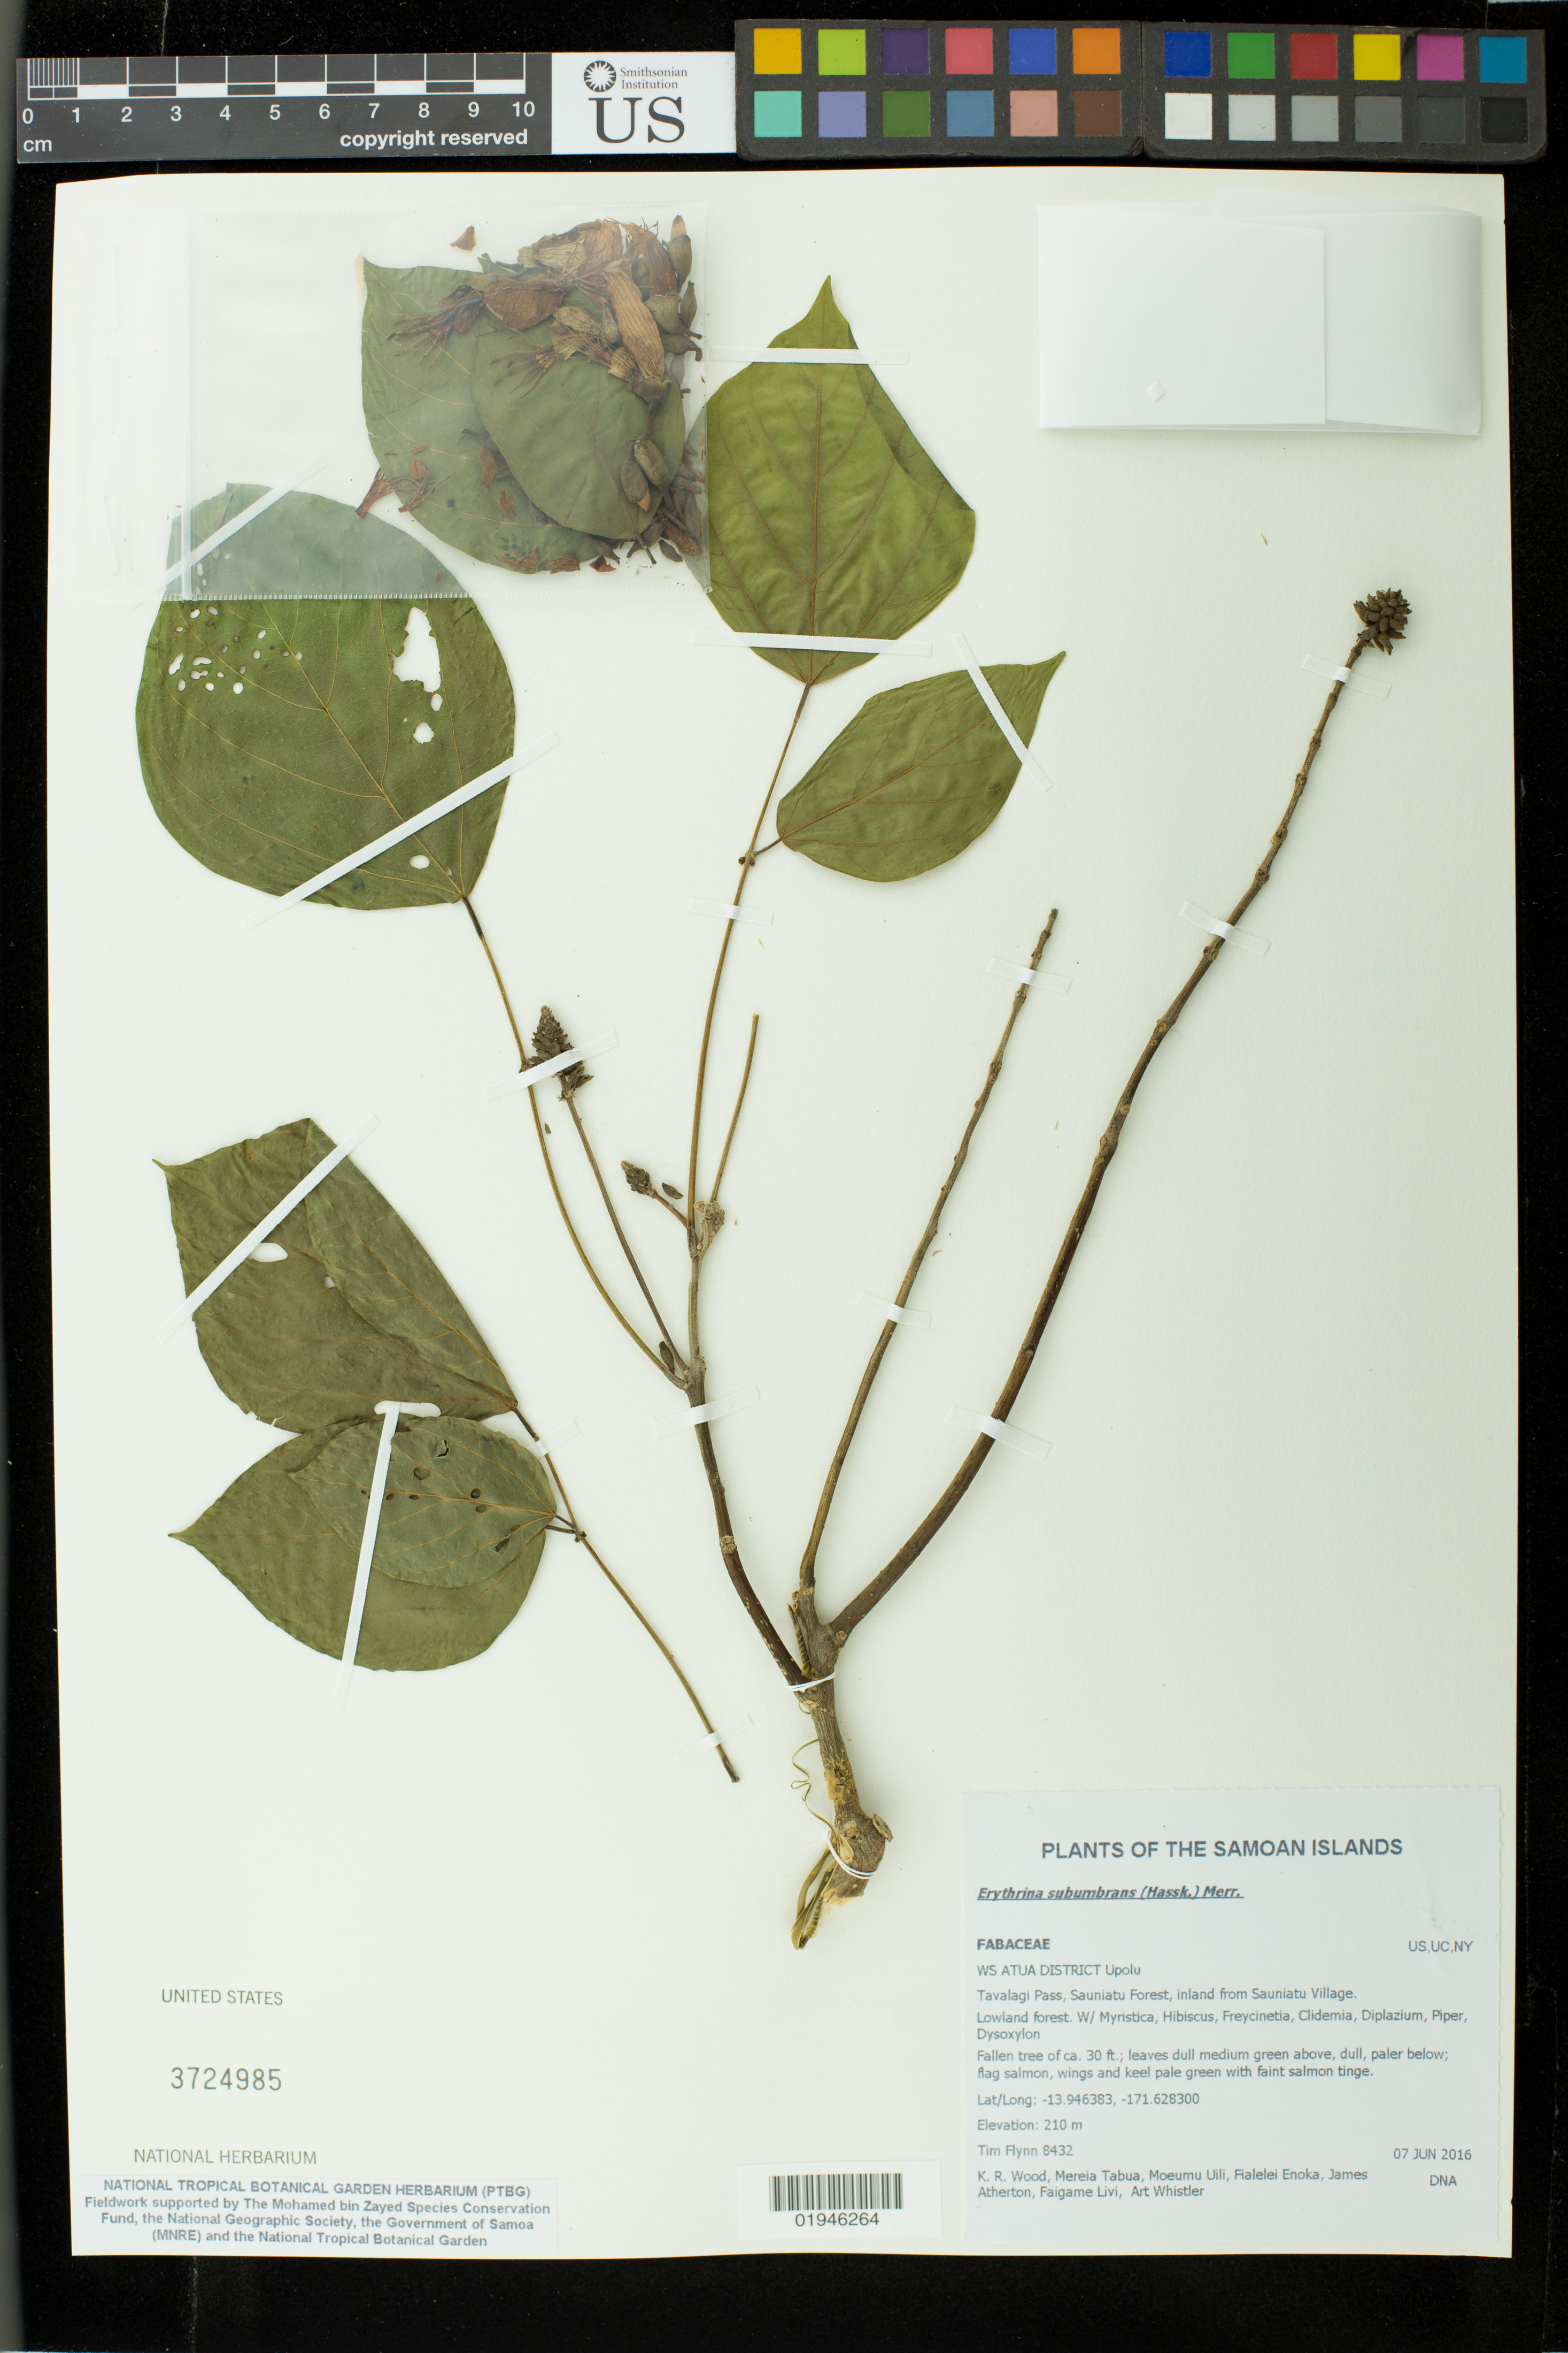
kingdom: Plantae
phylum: Tracheophyta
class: Magnoliopsida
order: Fabales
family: Fabaceae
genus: Erythrina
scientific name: Erythrina subumbrans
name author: (Hassk.) Merr.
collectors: T. W. Flynn, K. R. Wood, M. Tabua, M. Uili, F. Enoka, J. Atherton, F. Livi & A. Whistler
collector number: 8432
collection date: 2016-06-07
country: Samoa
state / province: Atua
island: Upolu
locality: Atua District, Tavalagi Pass, Sauniatu Forest, inland from Sauniatu village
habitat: Lowland forest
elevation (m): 210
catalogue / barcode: US 3724985